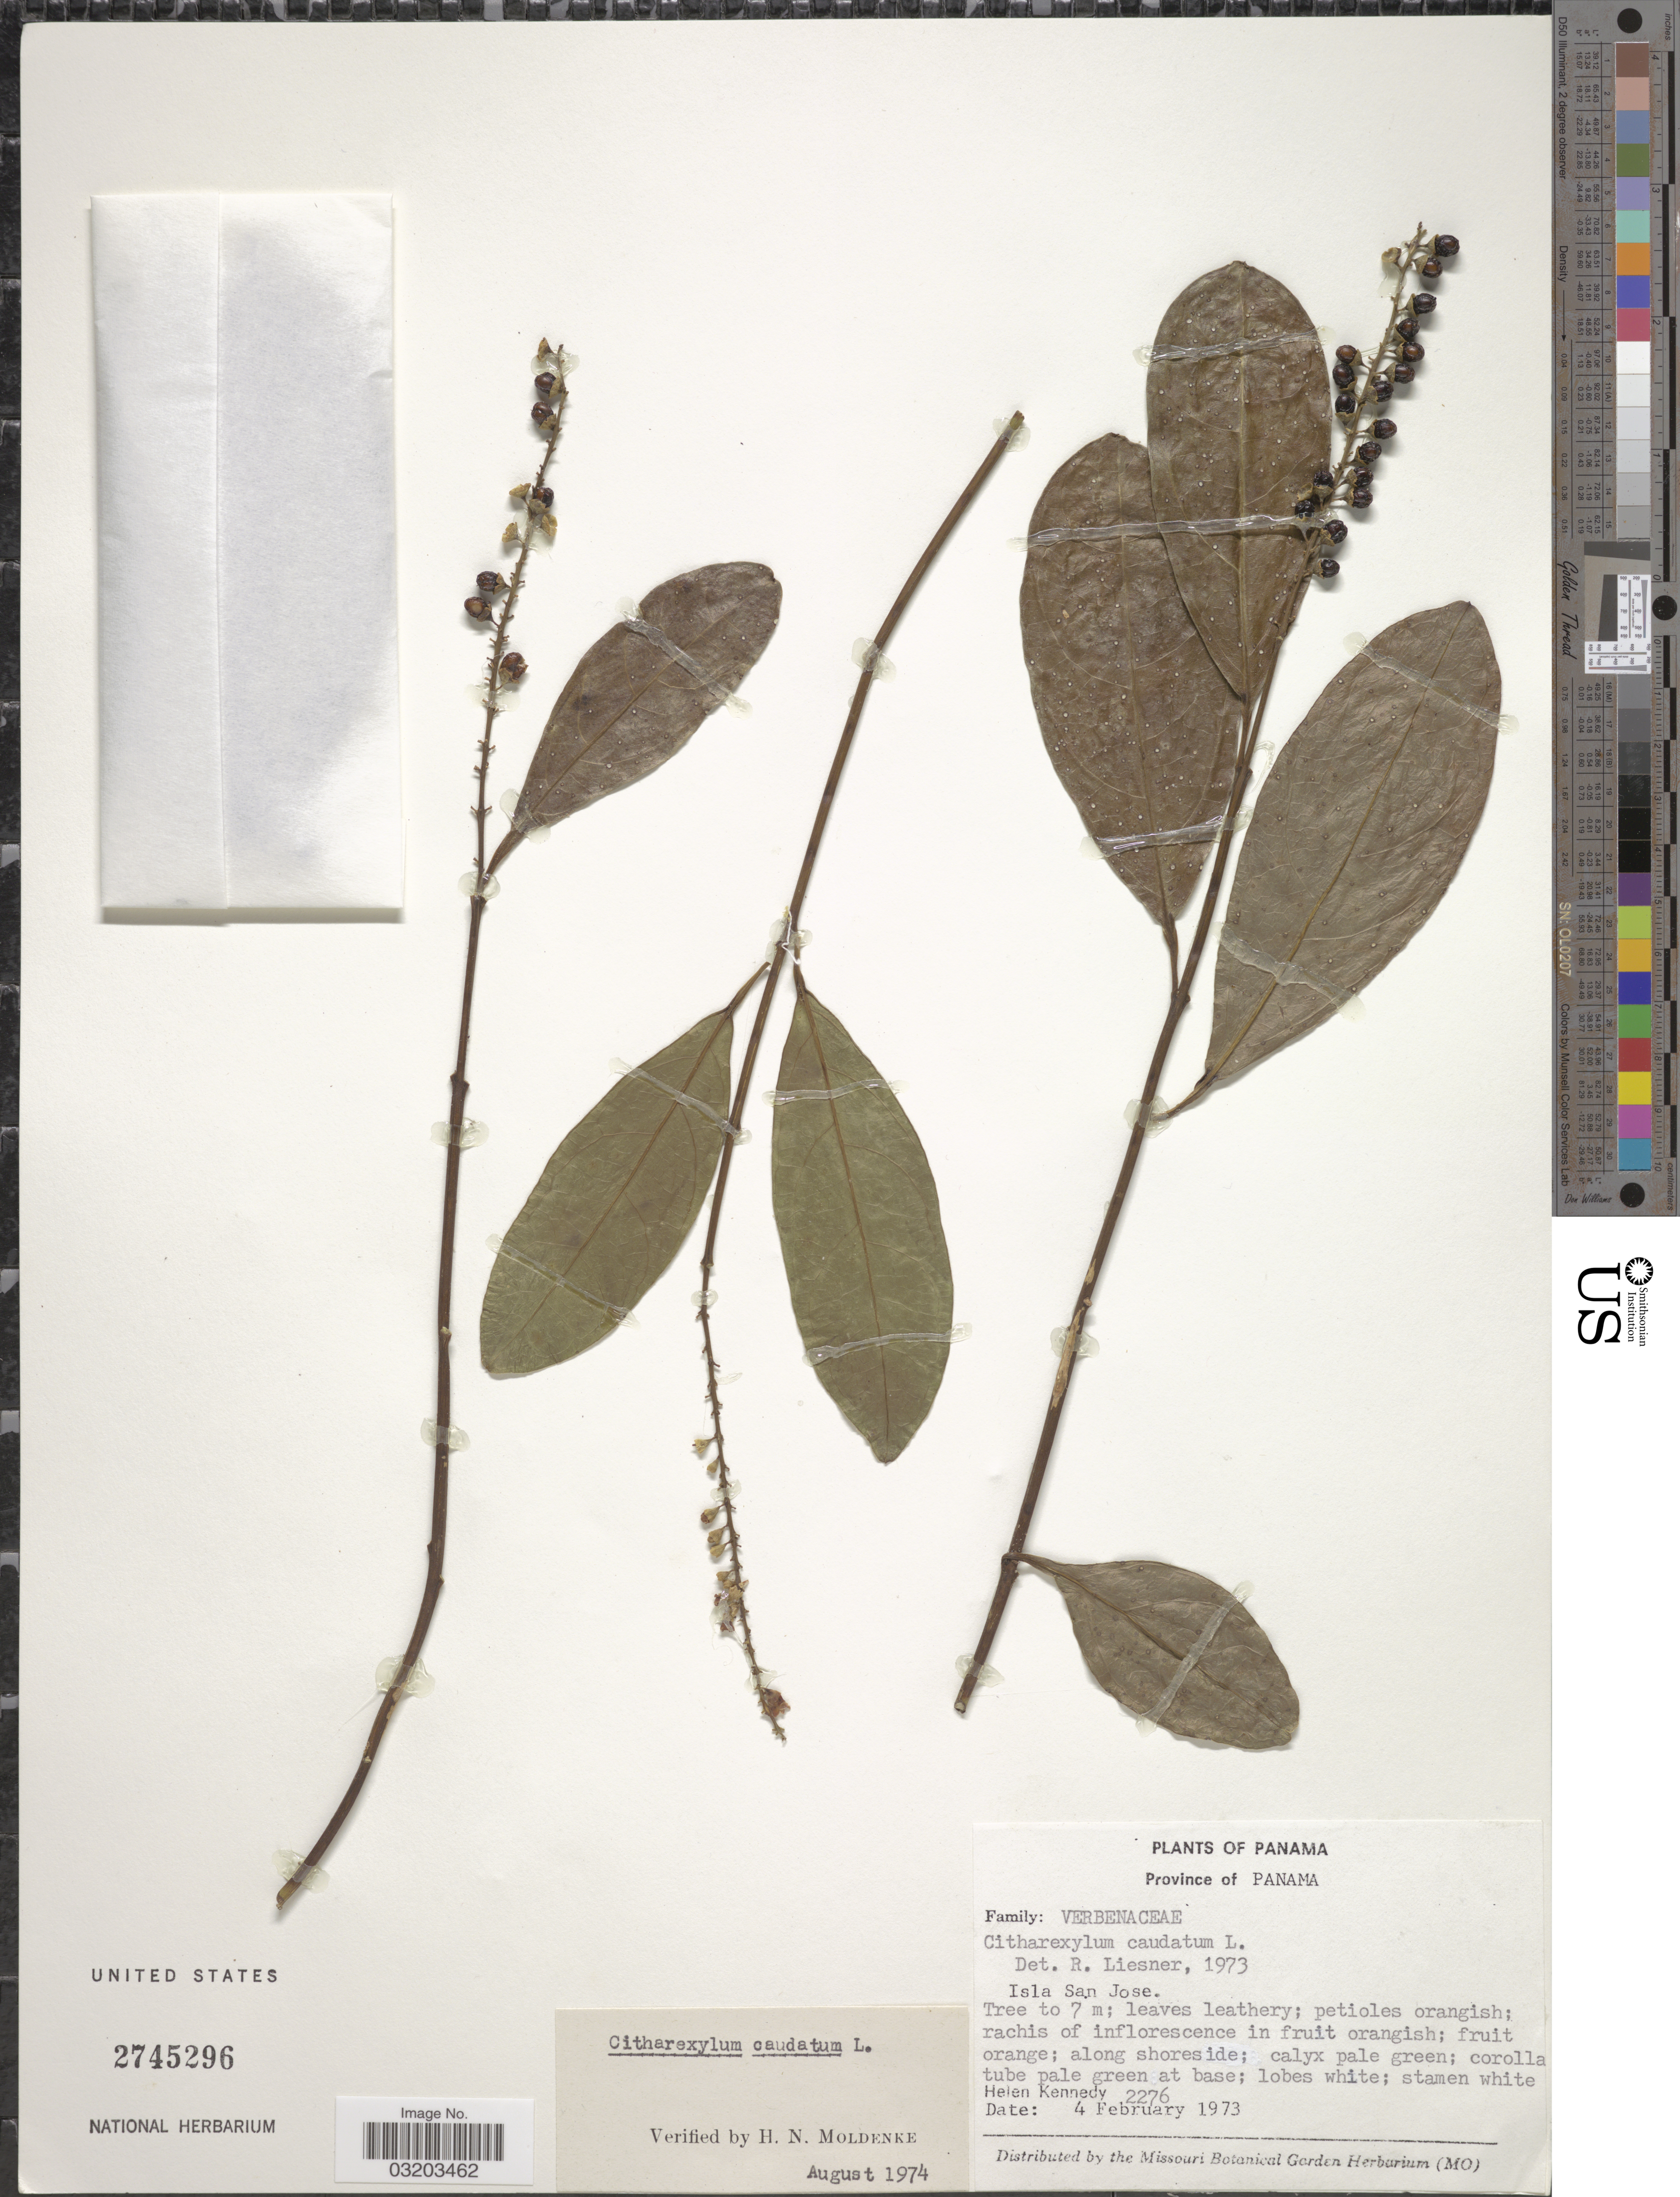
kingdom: Plantae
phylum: Tracheophyta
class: Magnoliopsida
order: Lamiales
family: Verbenaceae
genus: Citharexylum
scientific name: Citharexylum caudatum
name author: L.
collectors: H. Kennedy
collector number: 2276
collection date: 1973-02-04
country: Panama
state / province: Panamá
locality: Isla San Jose. Along shoreside.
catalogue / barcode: US 2745296